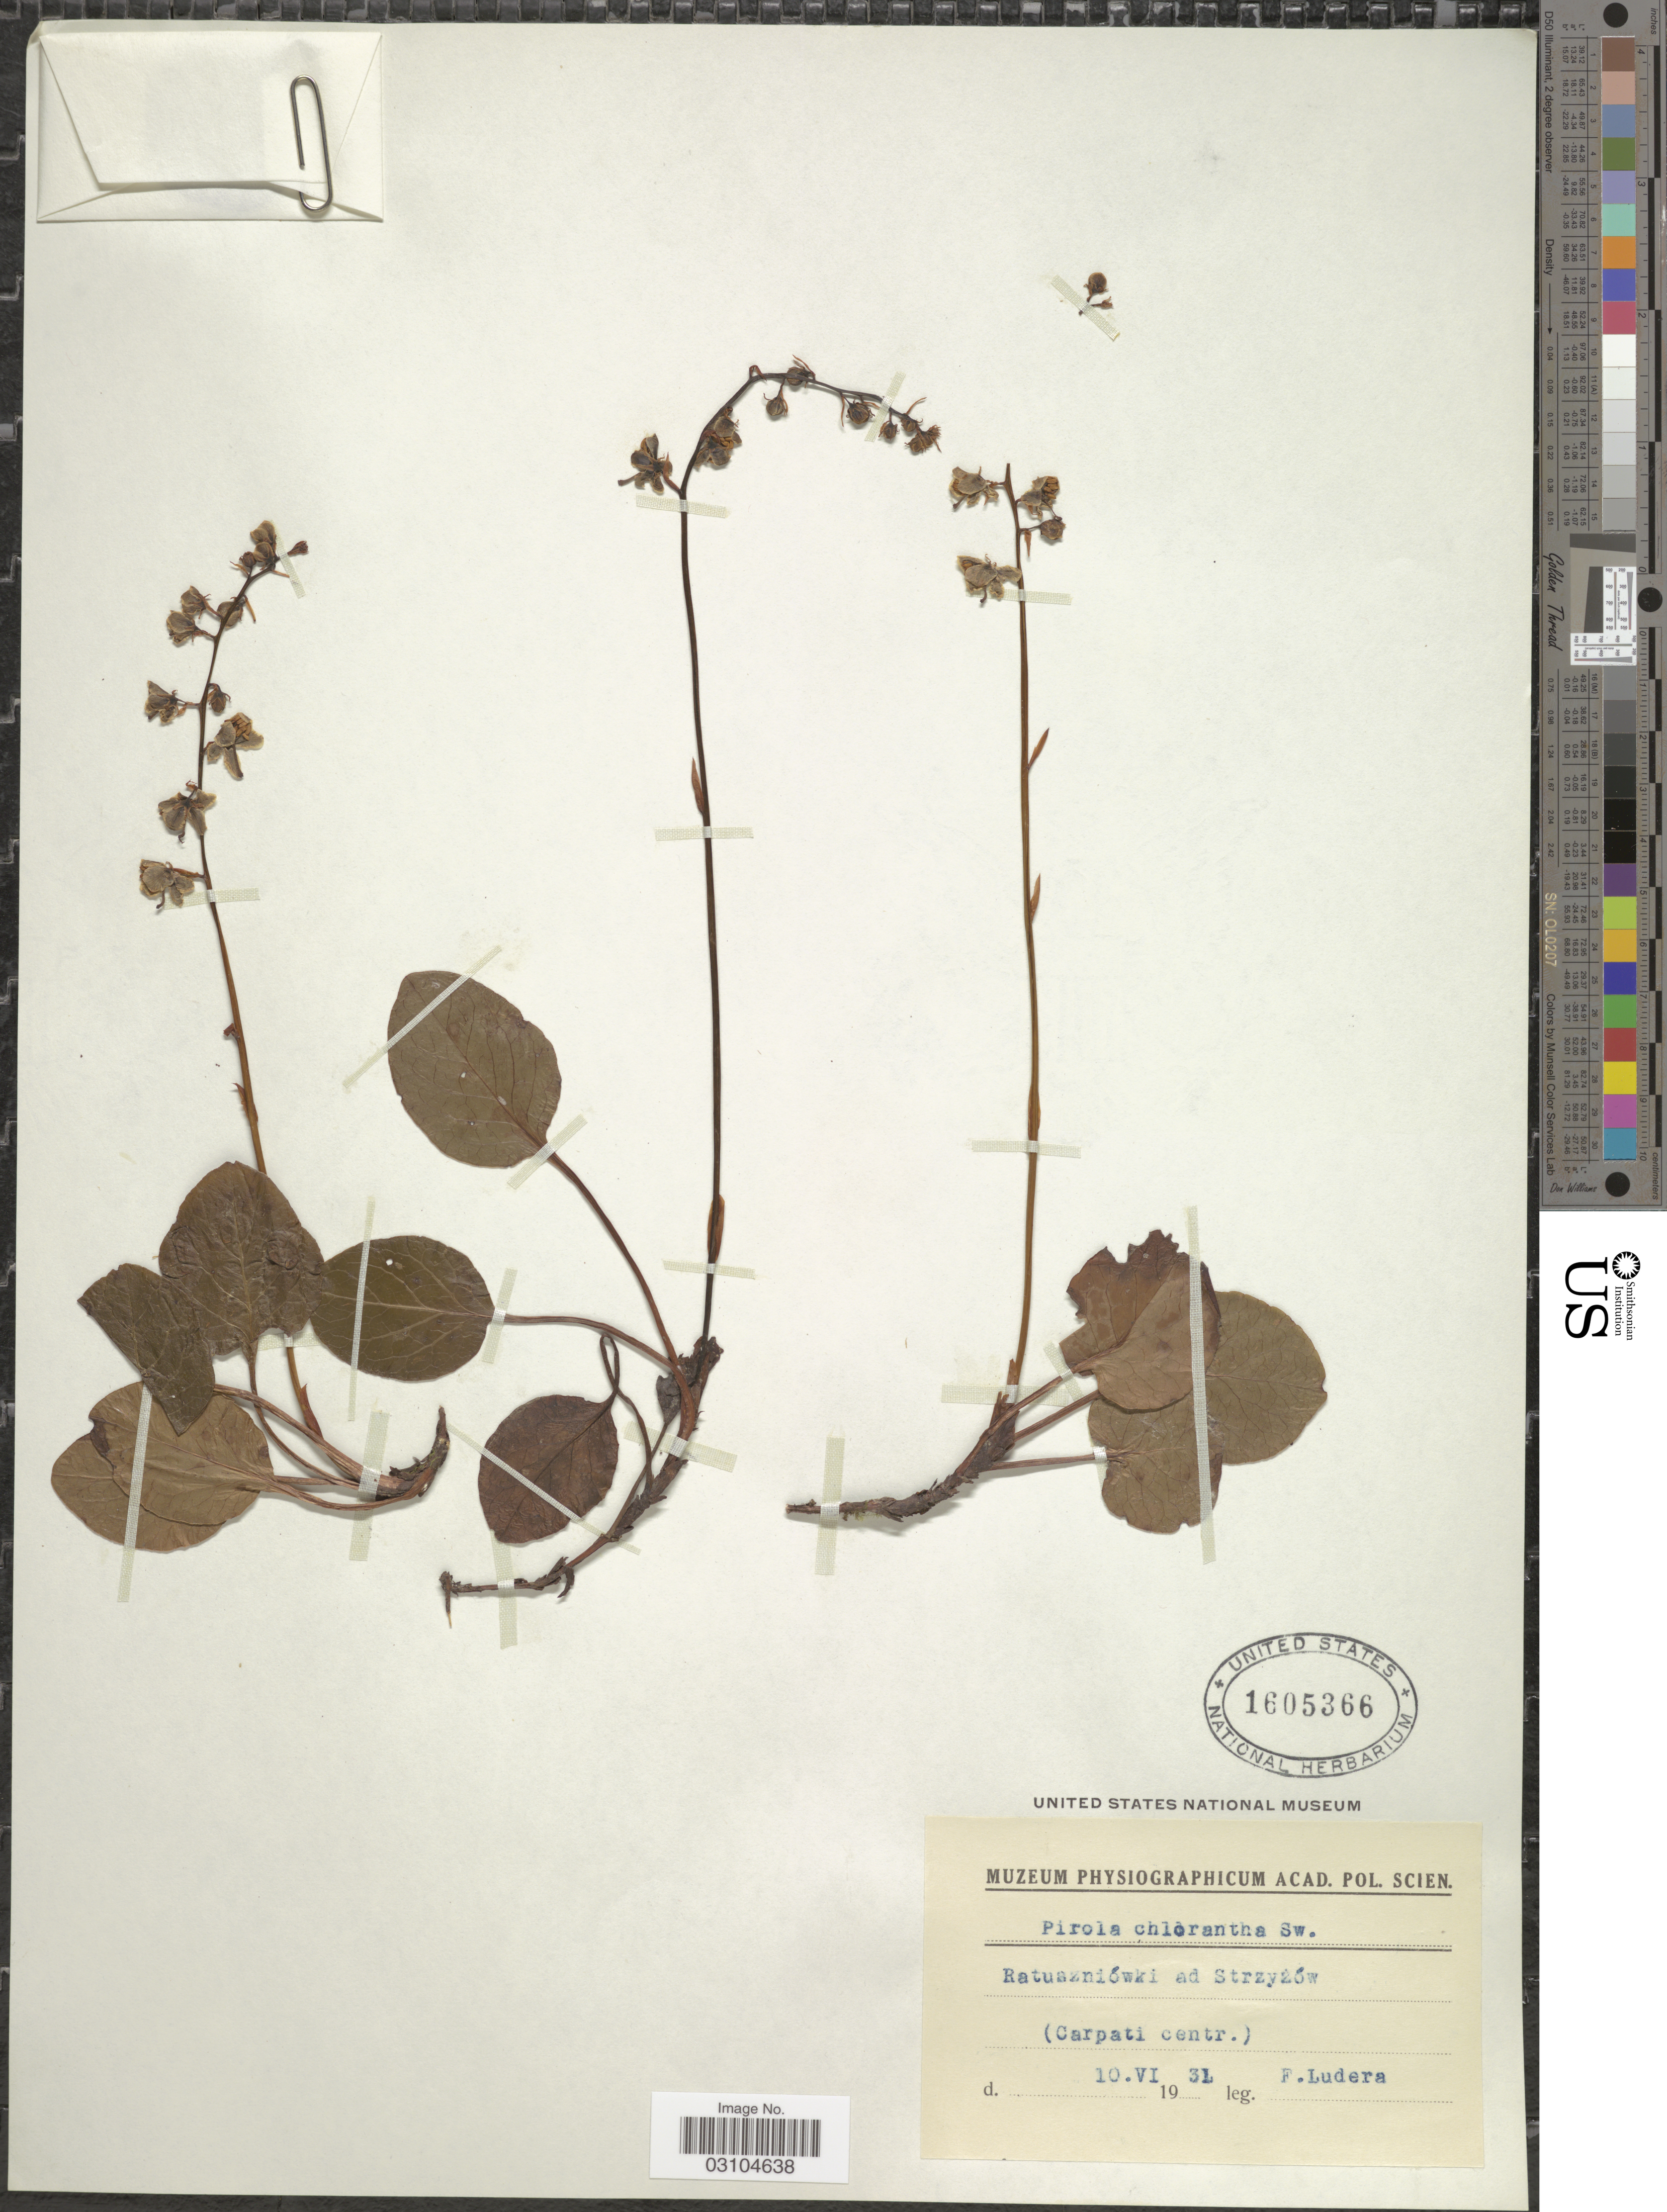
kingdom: Plantae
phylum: Tracheophyta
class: Magnoliopsida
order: Ericales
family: Ericaceae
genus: Pyrola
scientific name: Pyrola chlorantha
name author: Schweigg.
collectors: F. Ludera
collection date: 1931-06-10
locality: Carpati centr.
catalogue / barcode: US 1605366